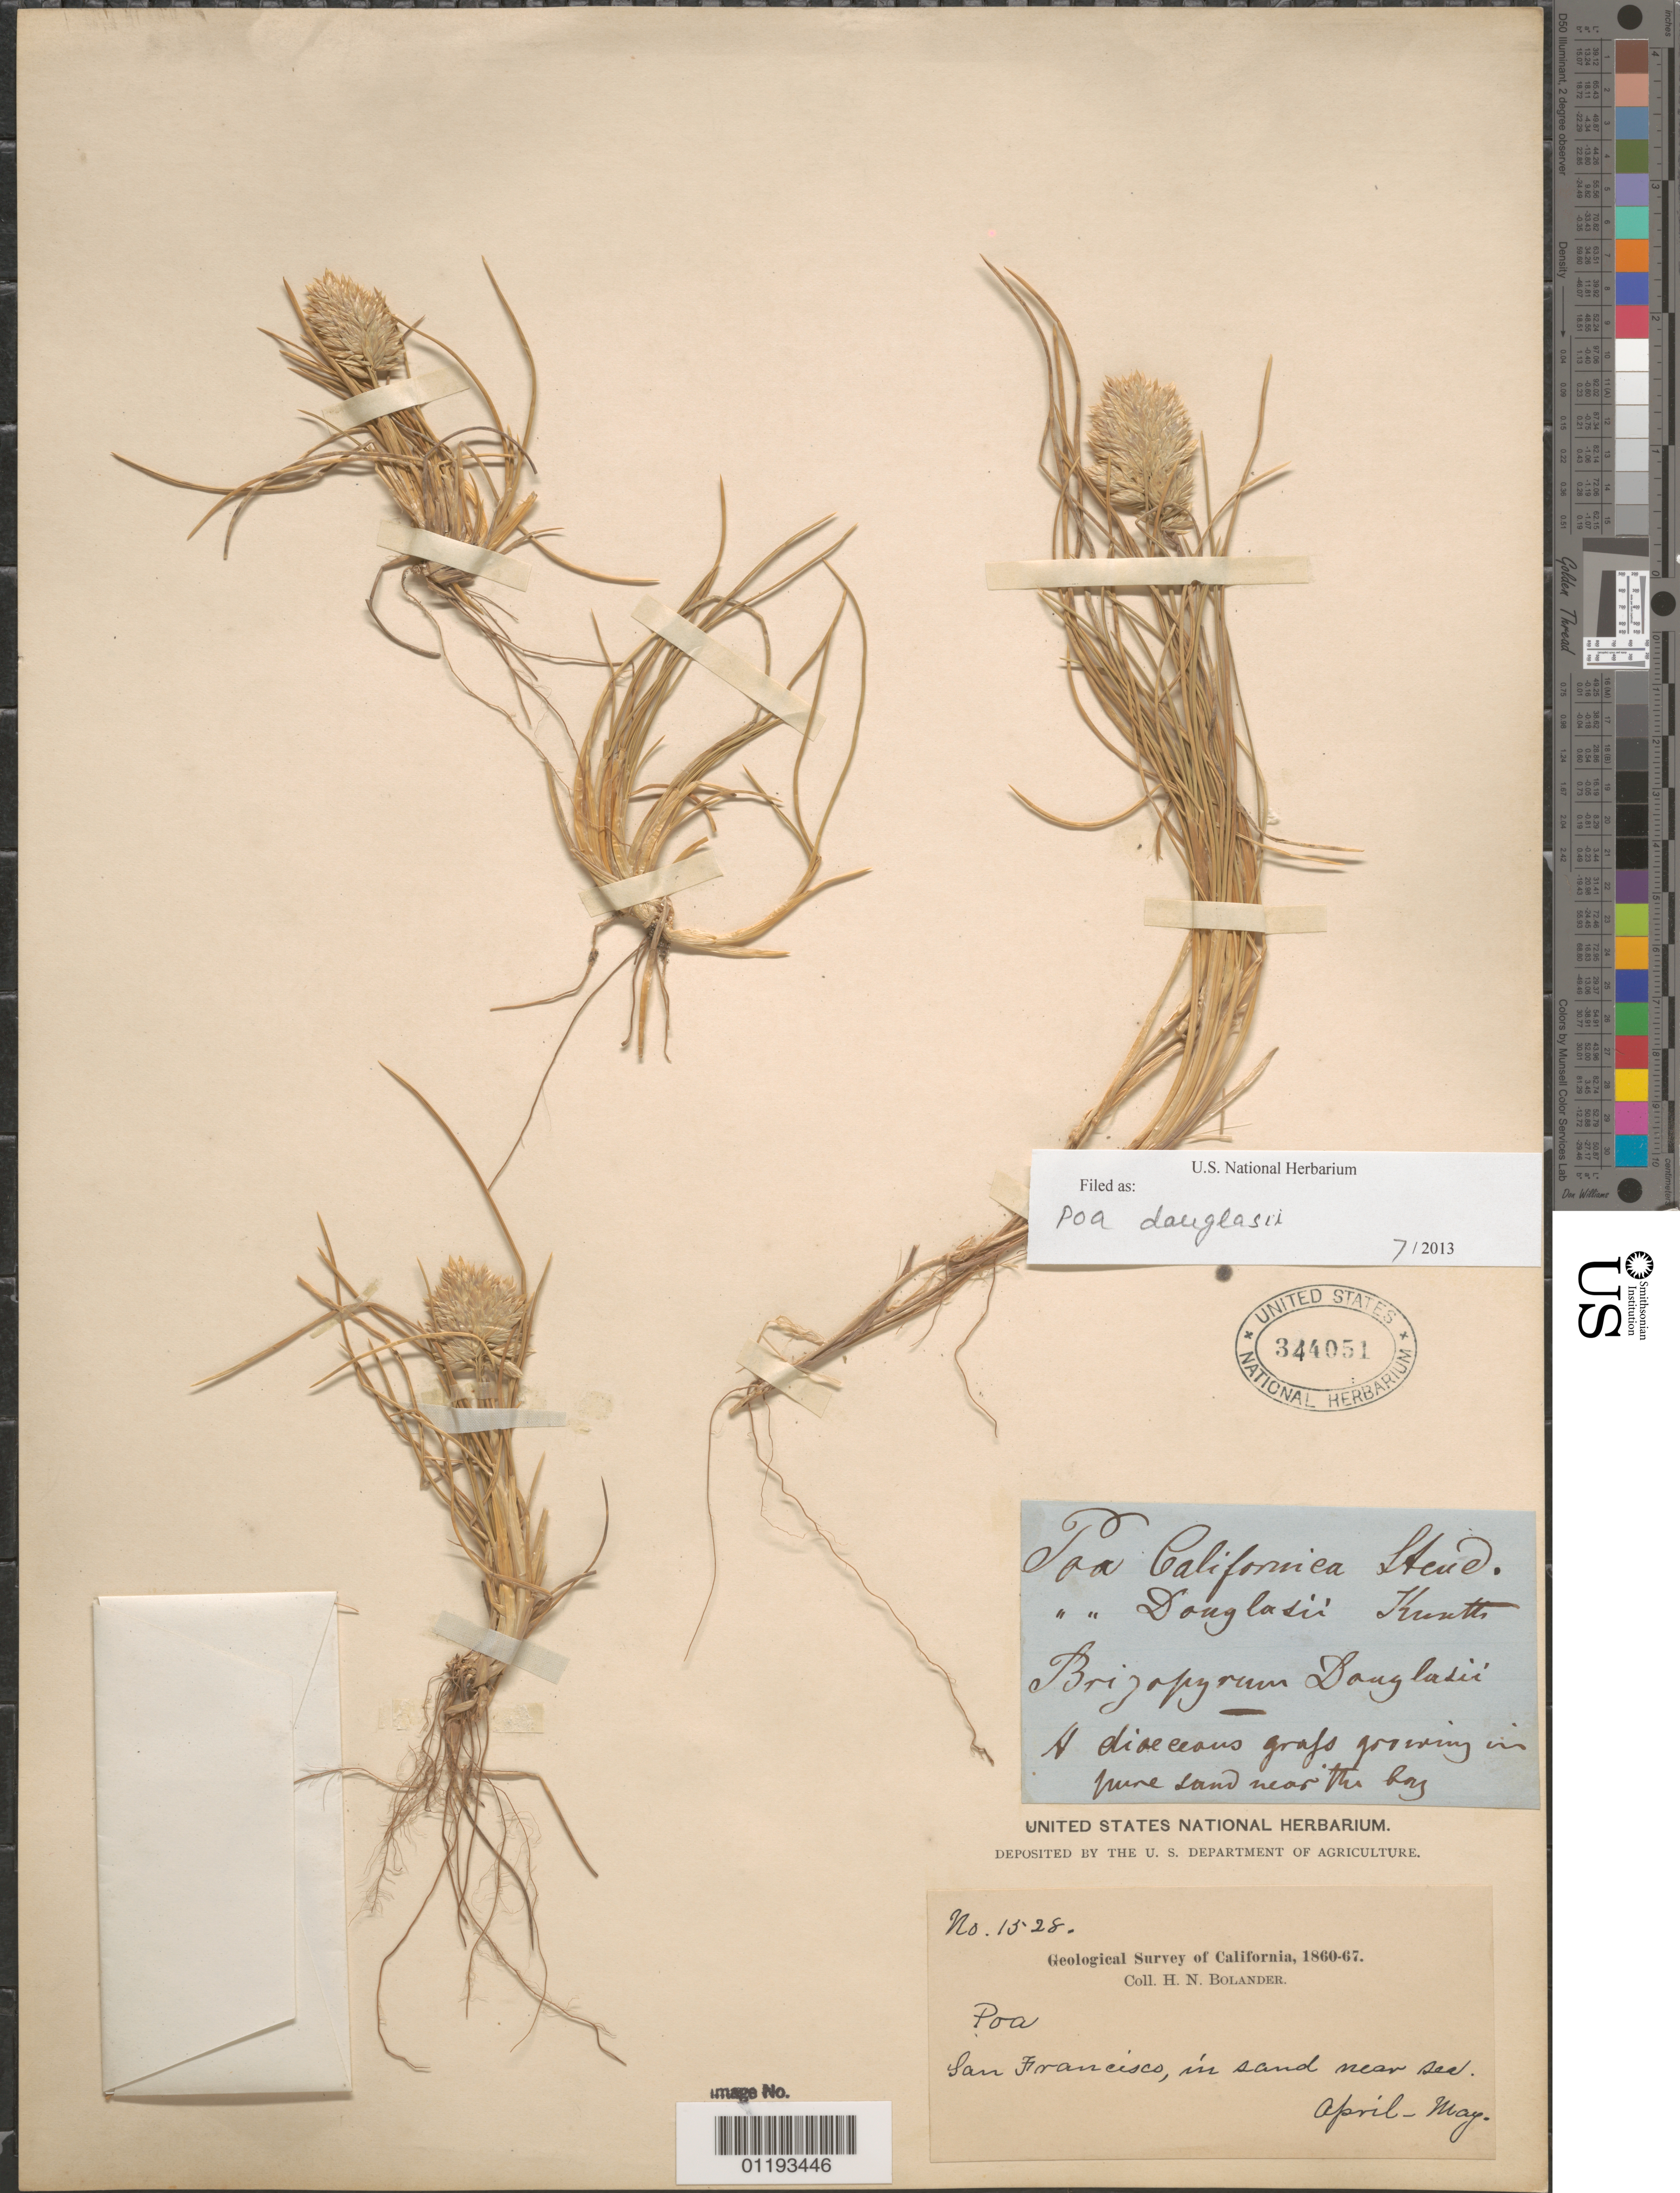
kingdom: Plantae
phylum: Tracheophyta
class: Liliopsida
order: Poales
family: Poaceae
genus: Poa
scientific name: Poa douglasii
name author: Nees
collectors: H. Bolander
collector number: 1528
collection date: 1860-04/1867-05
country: United States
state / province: California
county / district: San Francisco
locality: San Francisco.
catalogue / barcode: US 344051